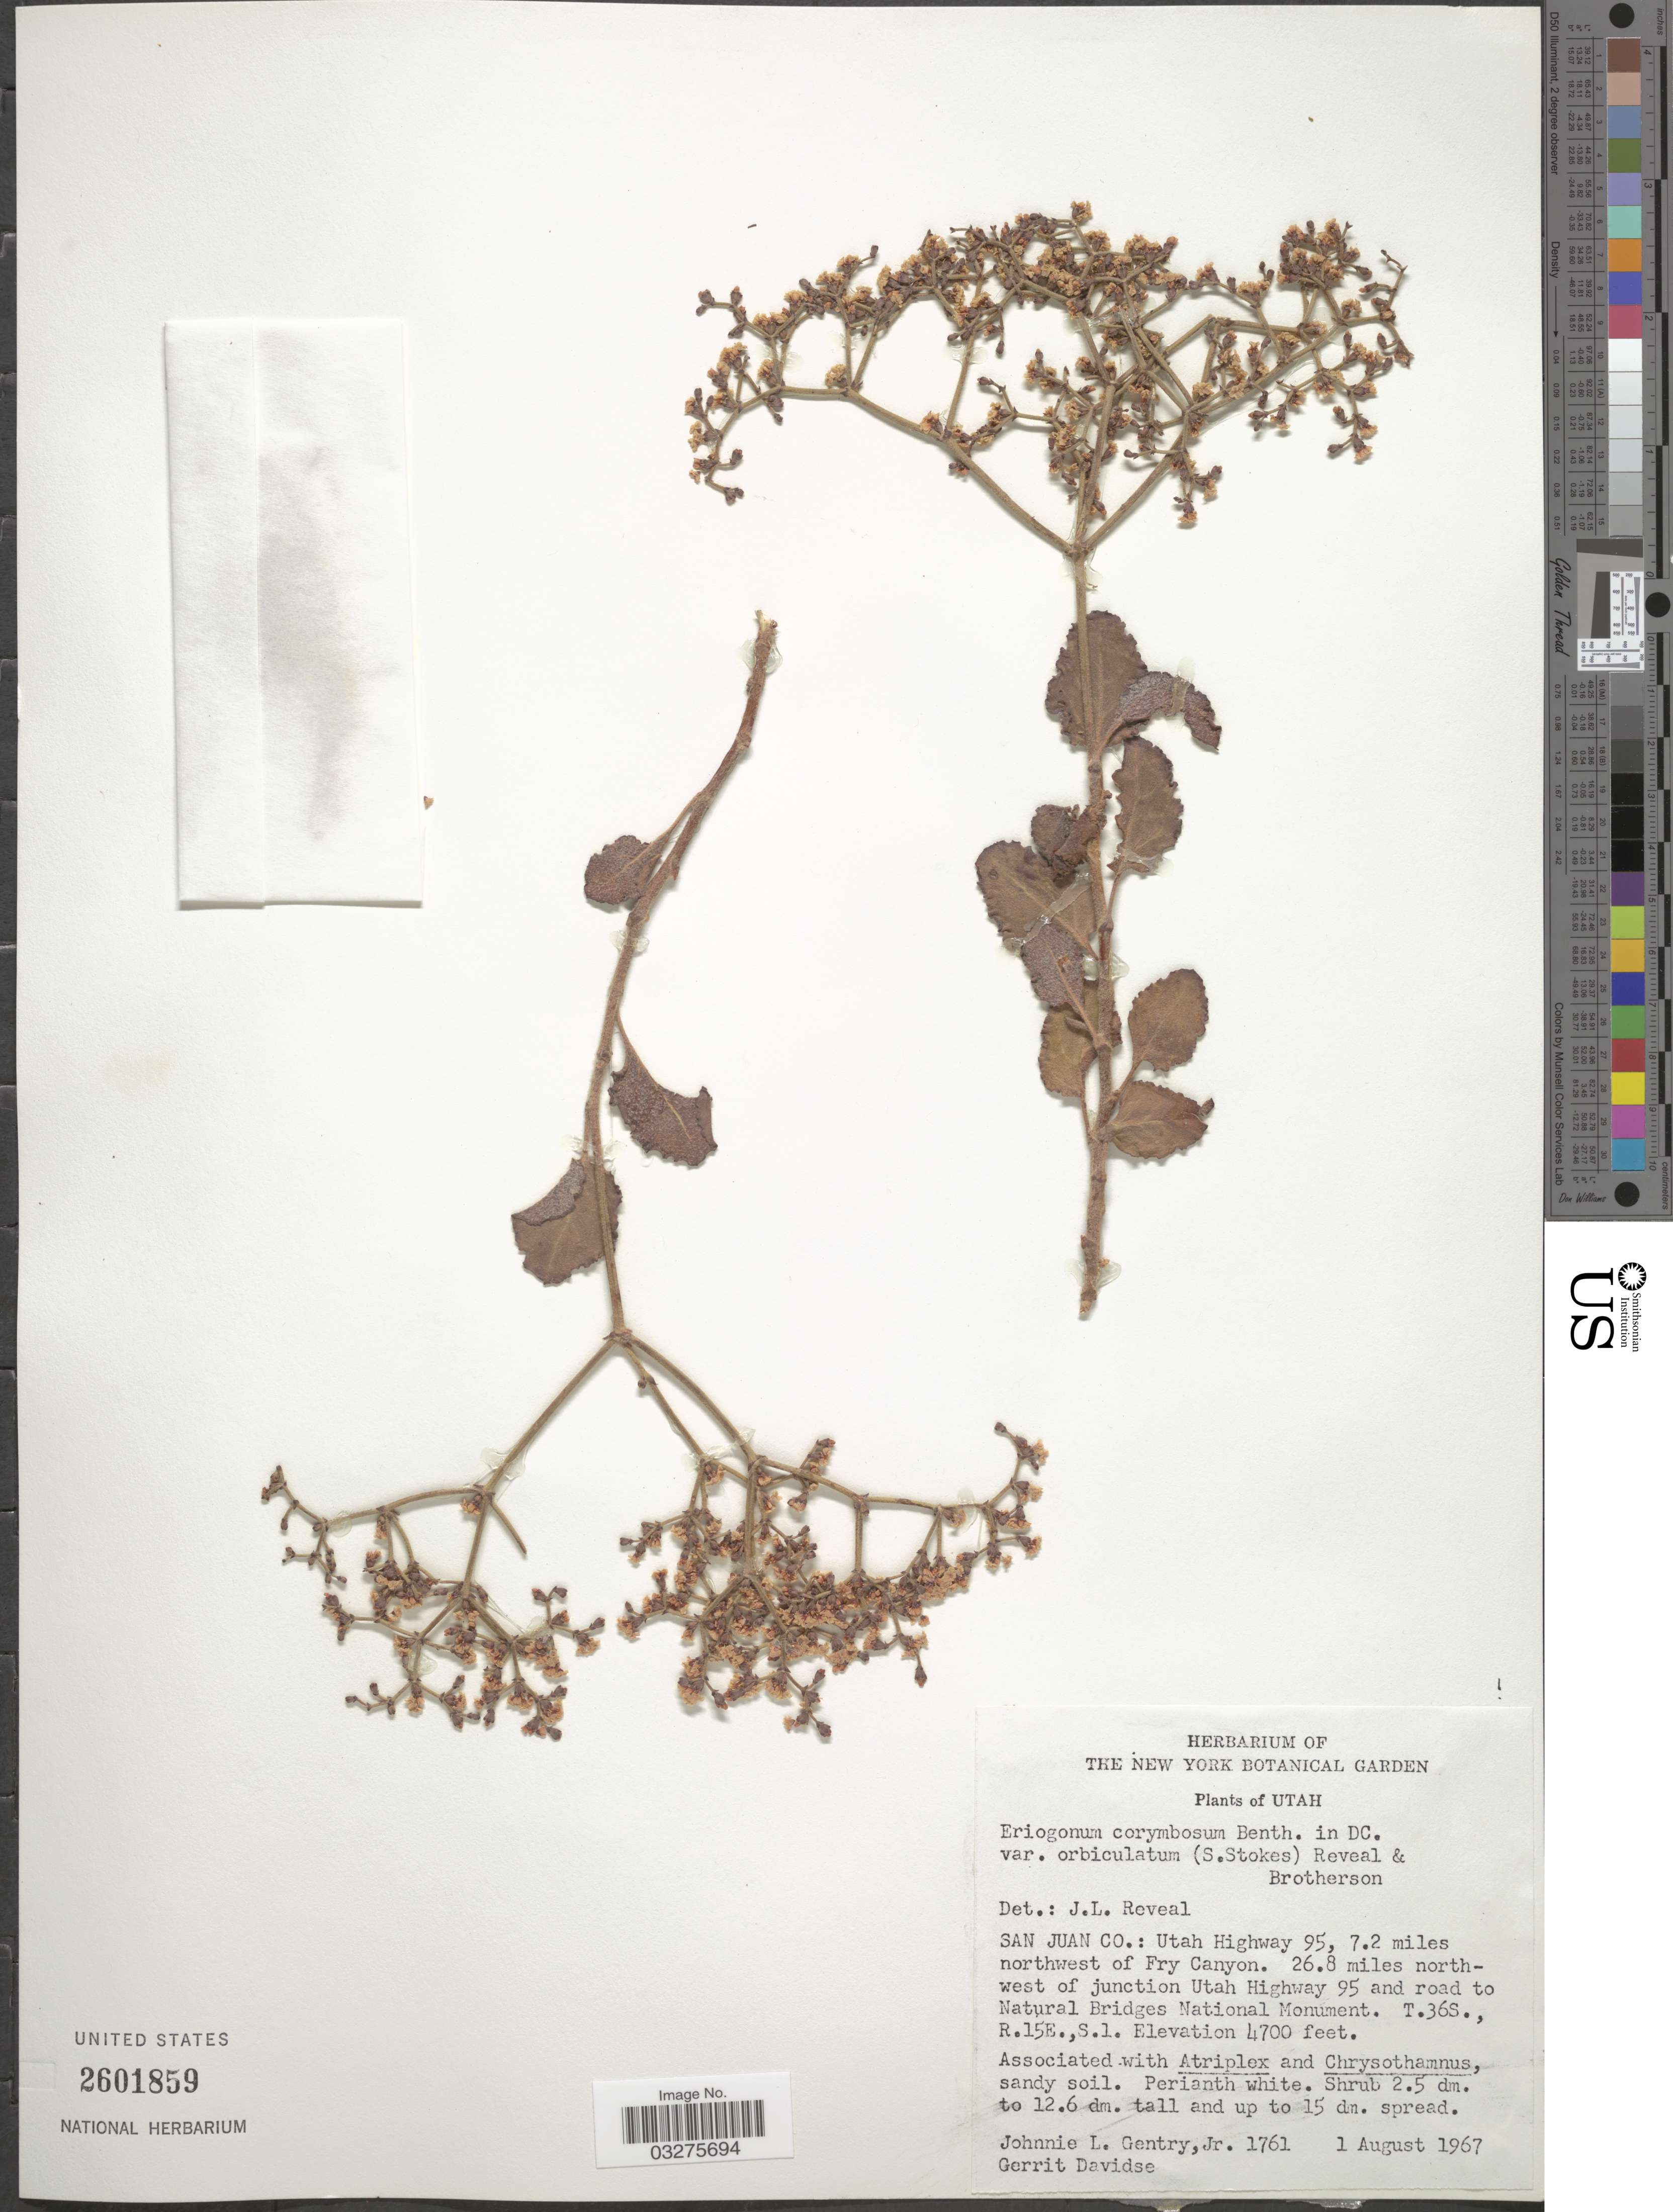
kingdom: Plantae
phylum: Tracheophyta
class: Magnoliopsida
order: Caryophyllales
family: Polygonaceae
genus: Eriogonum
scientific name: Eriogonum corymbosum var. orbiculatum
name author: (S. Stokes) Reveal & Brotherson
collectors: J. L. Gentry & G. Davidse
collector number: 1761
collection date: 1967-08-01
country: United States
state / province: Utah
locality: San Juan Co.: Utah Highway 95, 7.2 miles northwest of Fry Canyon. 26.8 miles northwest of junction Utah Highway 95 and road to Natural Bridges National Monument. T.36S., R.15E., S.1.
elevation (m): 1433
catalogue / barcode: US 2601859